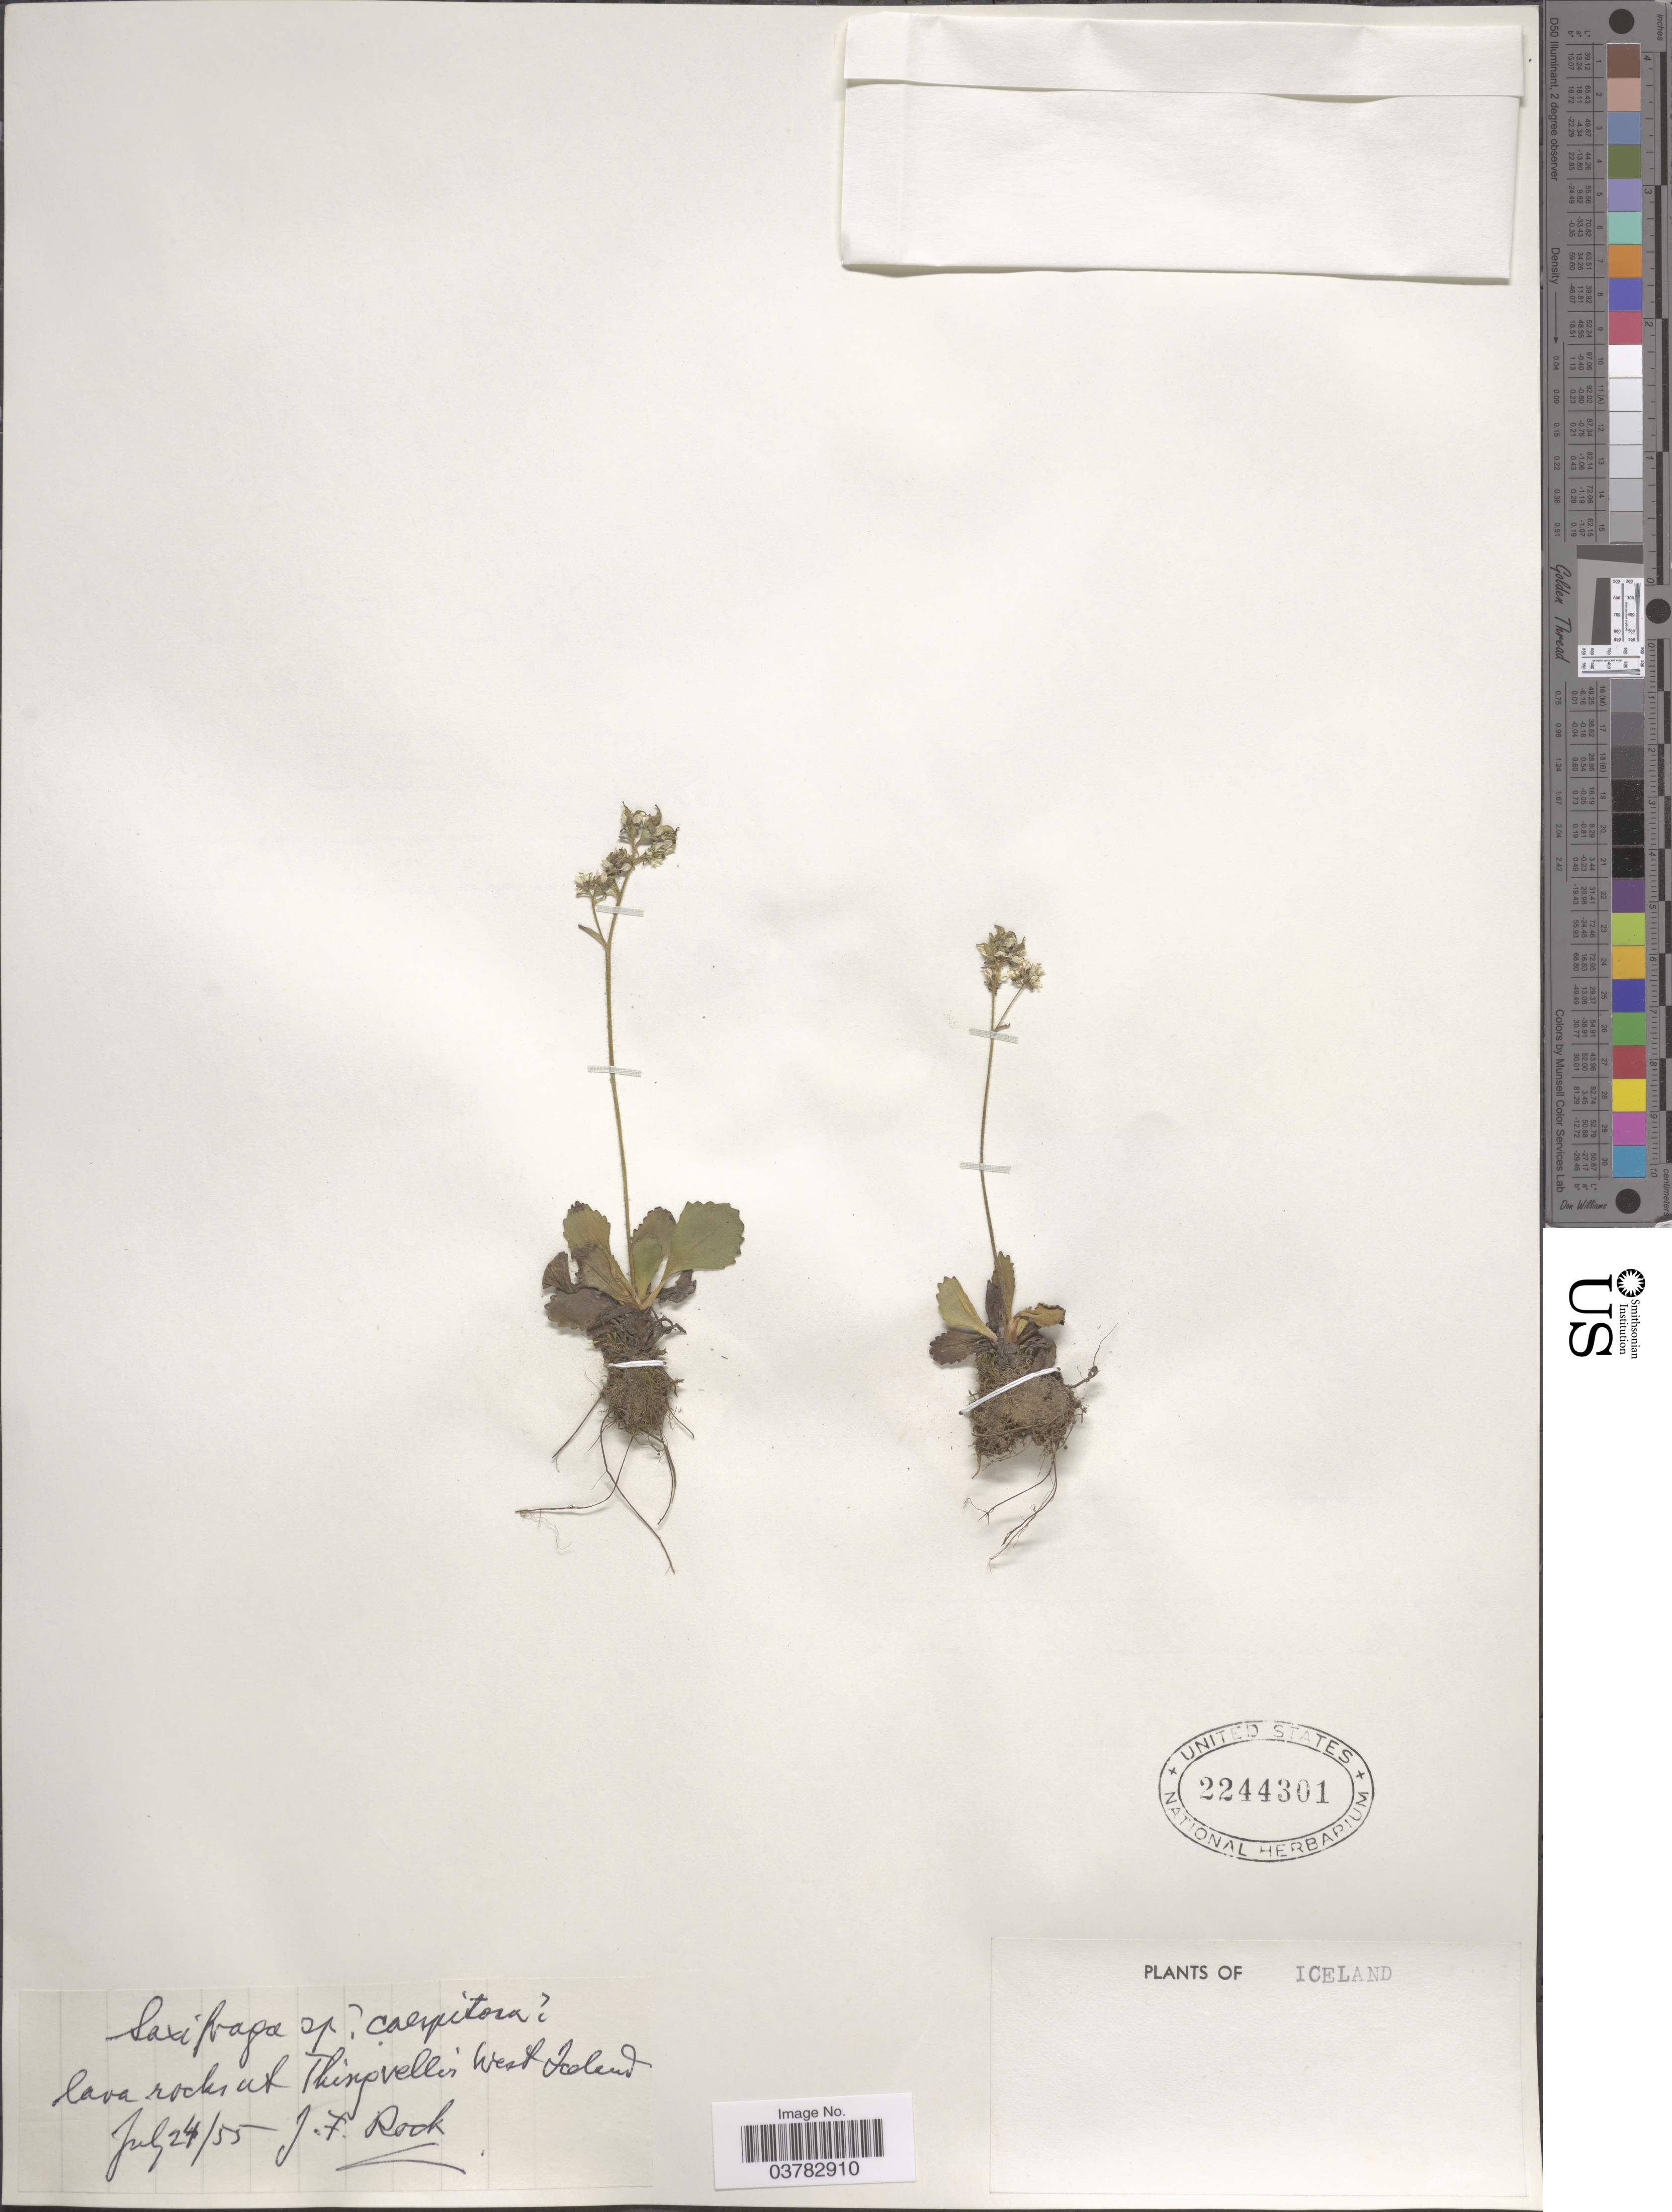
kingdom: Plantae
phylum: Tracheophyta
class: Magnoliopsida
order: Saxifragales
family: Saxifragaceae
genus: Saxifraga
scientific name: Saxifraga sp.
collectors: J. Rock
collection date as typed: Transcribed d/m/y: 24/7/55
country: Iceland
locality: At Thingvellir. West Iceland.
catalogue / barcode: US 2244301